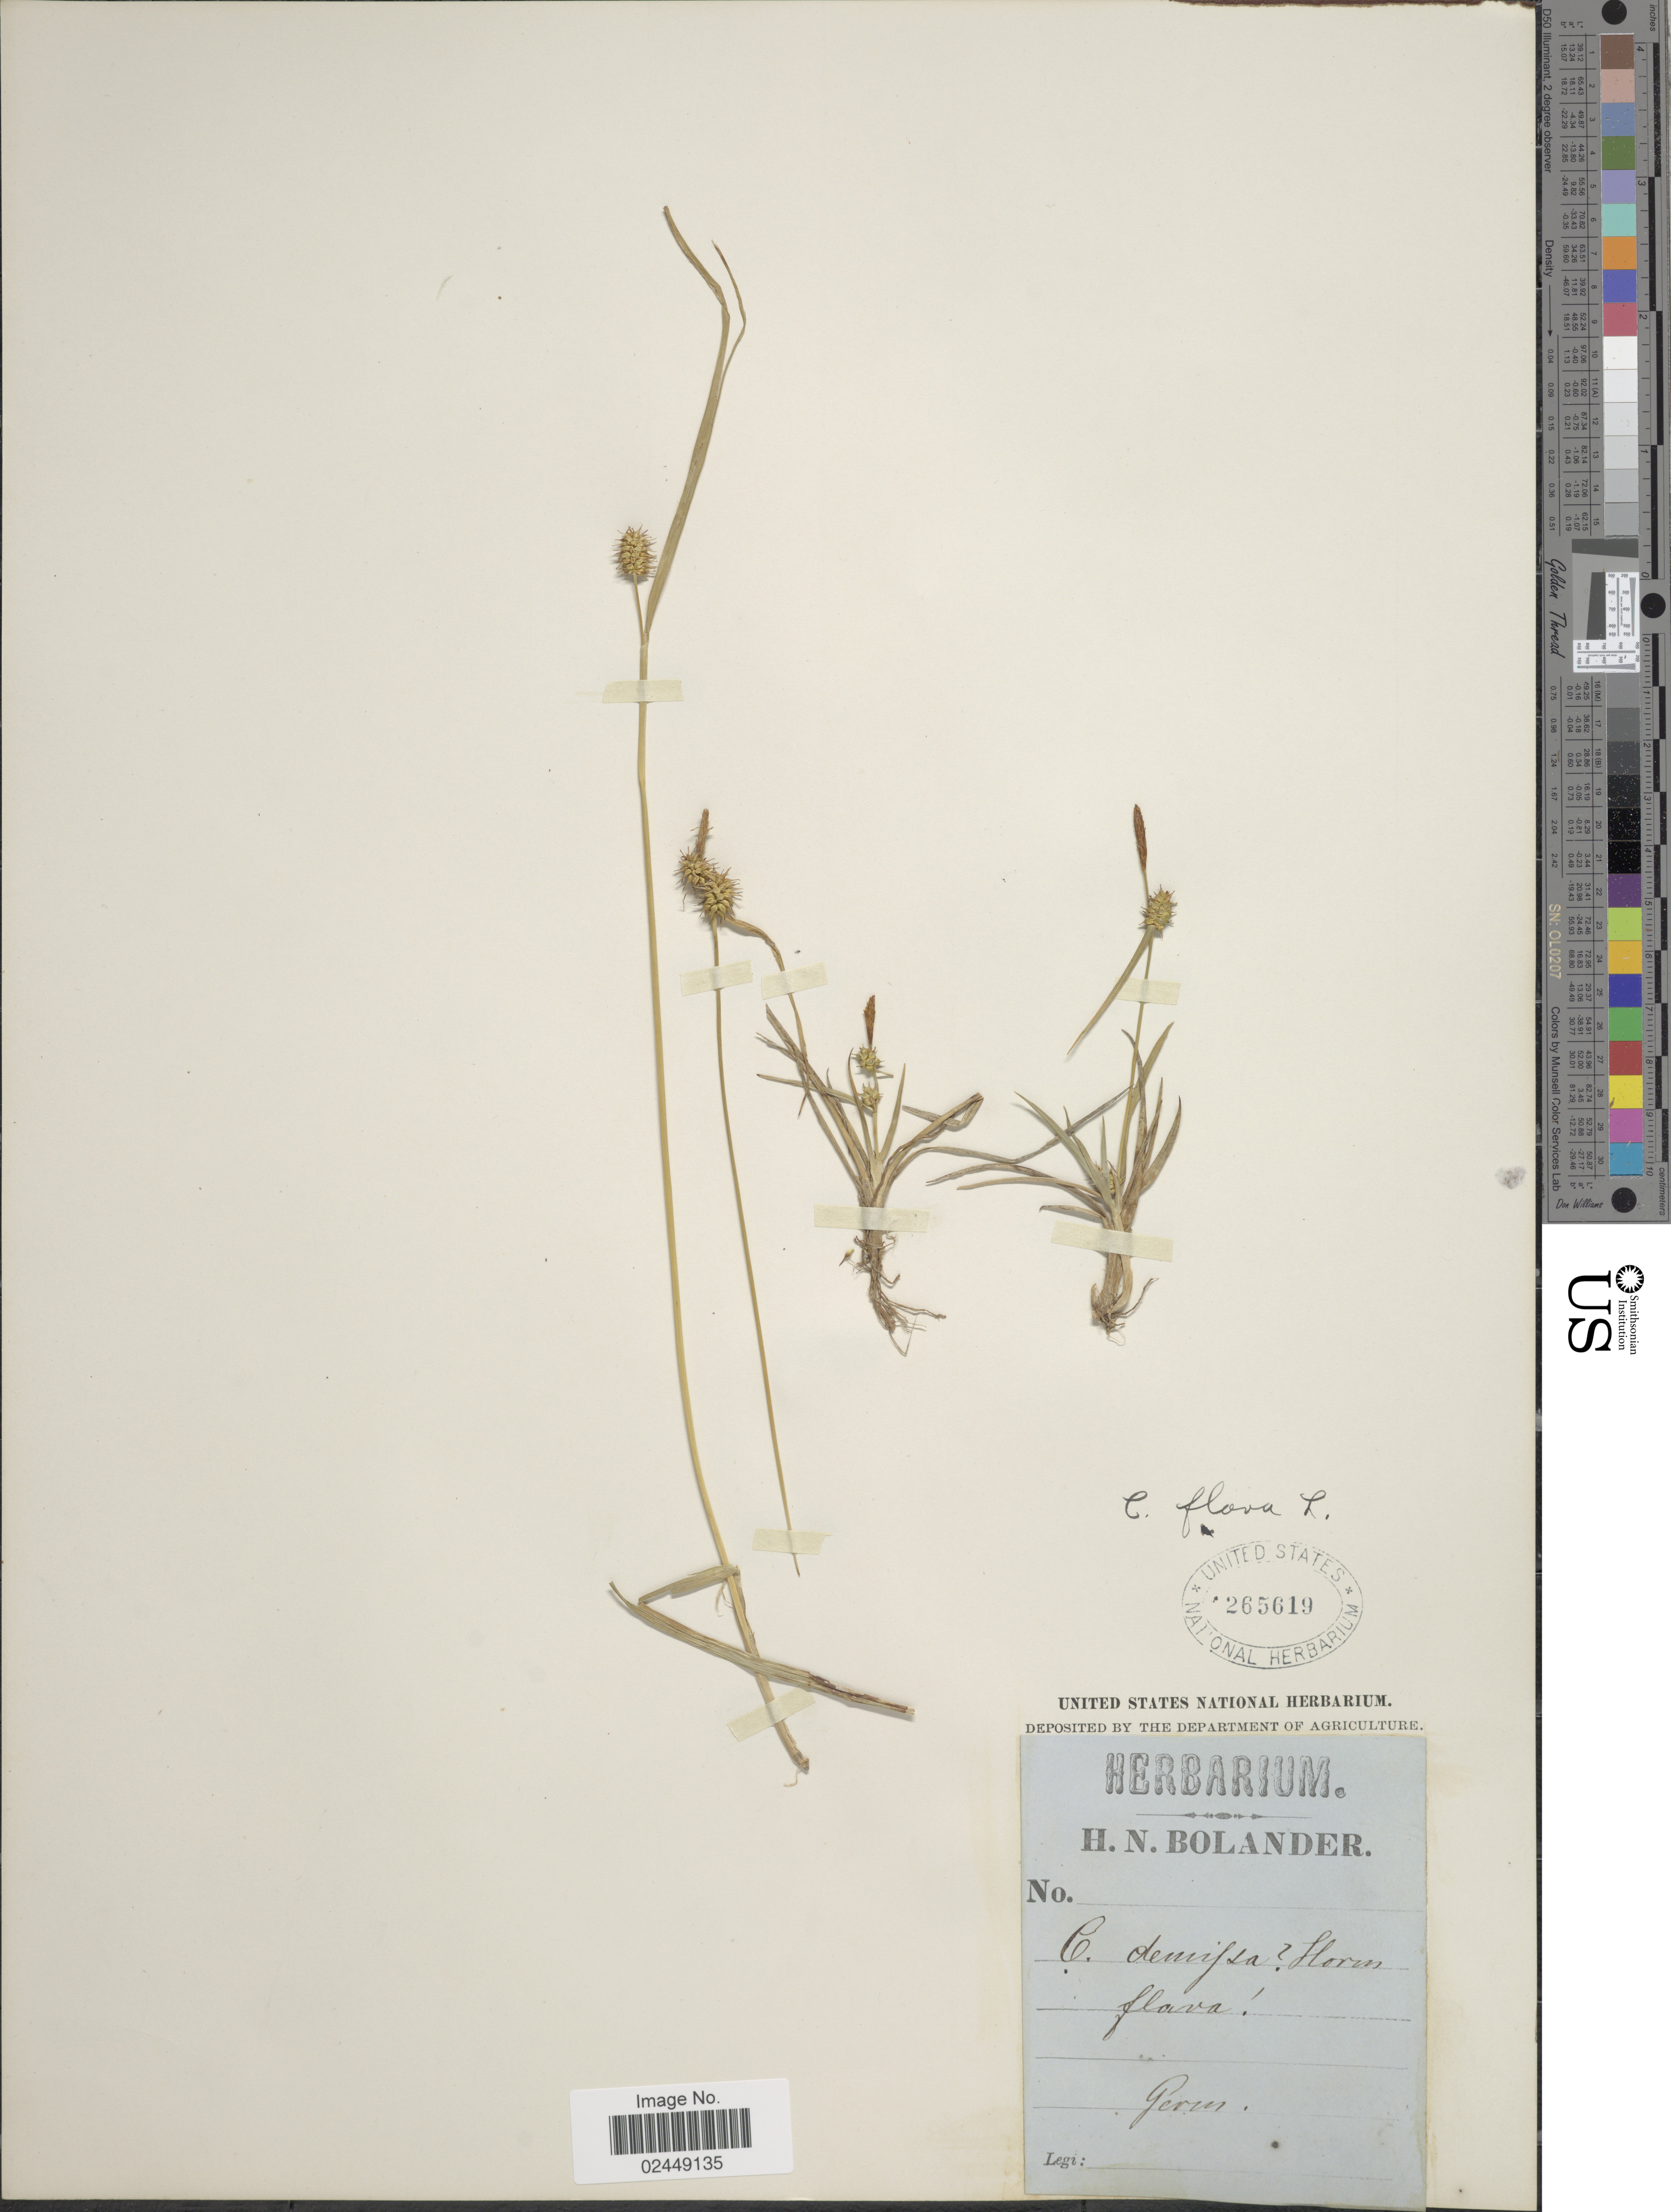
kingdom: Plantae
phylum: Tracheophyta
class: Liliopsida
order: Poales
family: Cyperaceae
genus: Carex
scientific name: Carex flava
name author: L.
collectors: H. N. Bolander (herbarium)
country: Germany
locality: Germ.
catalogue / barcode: US 265619